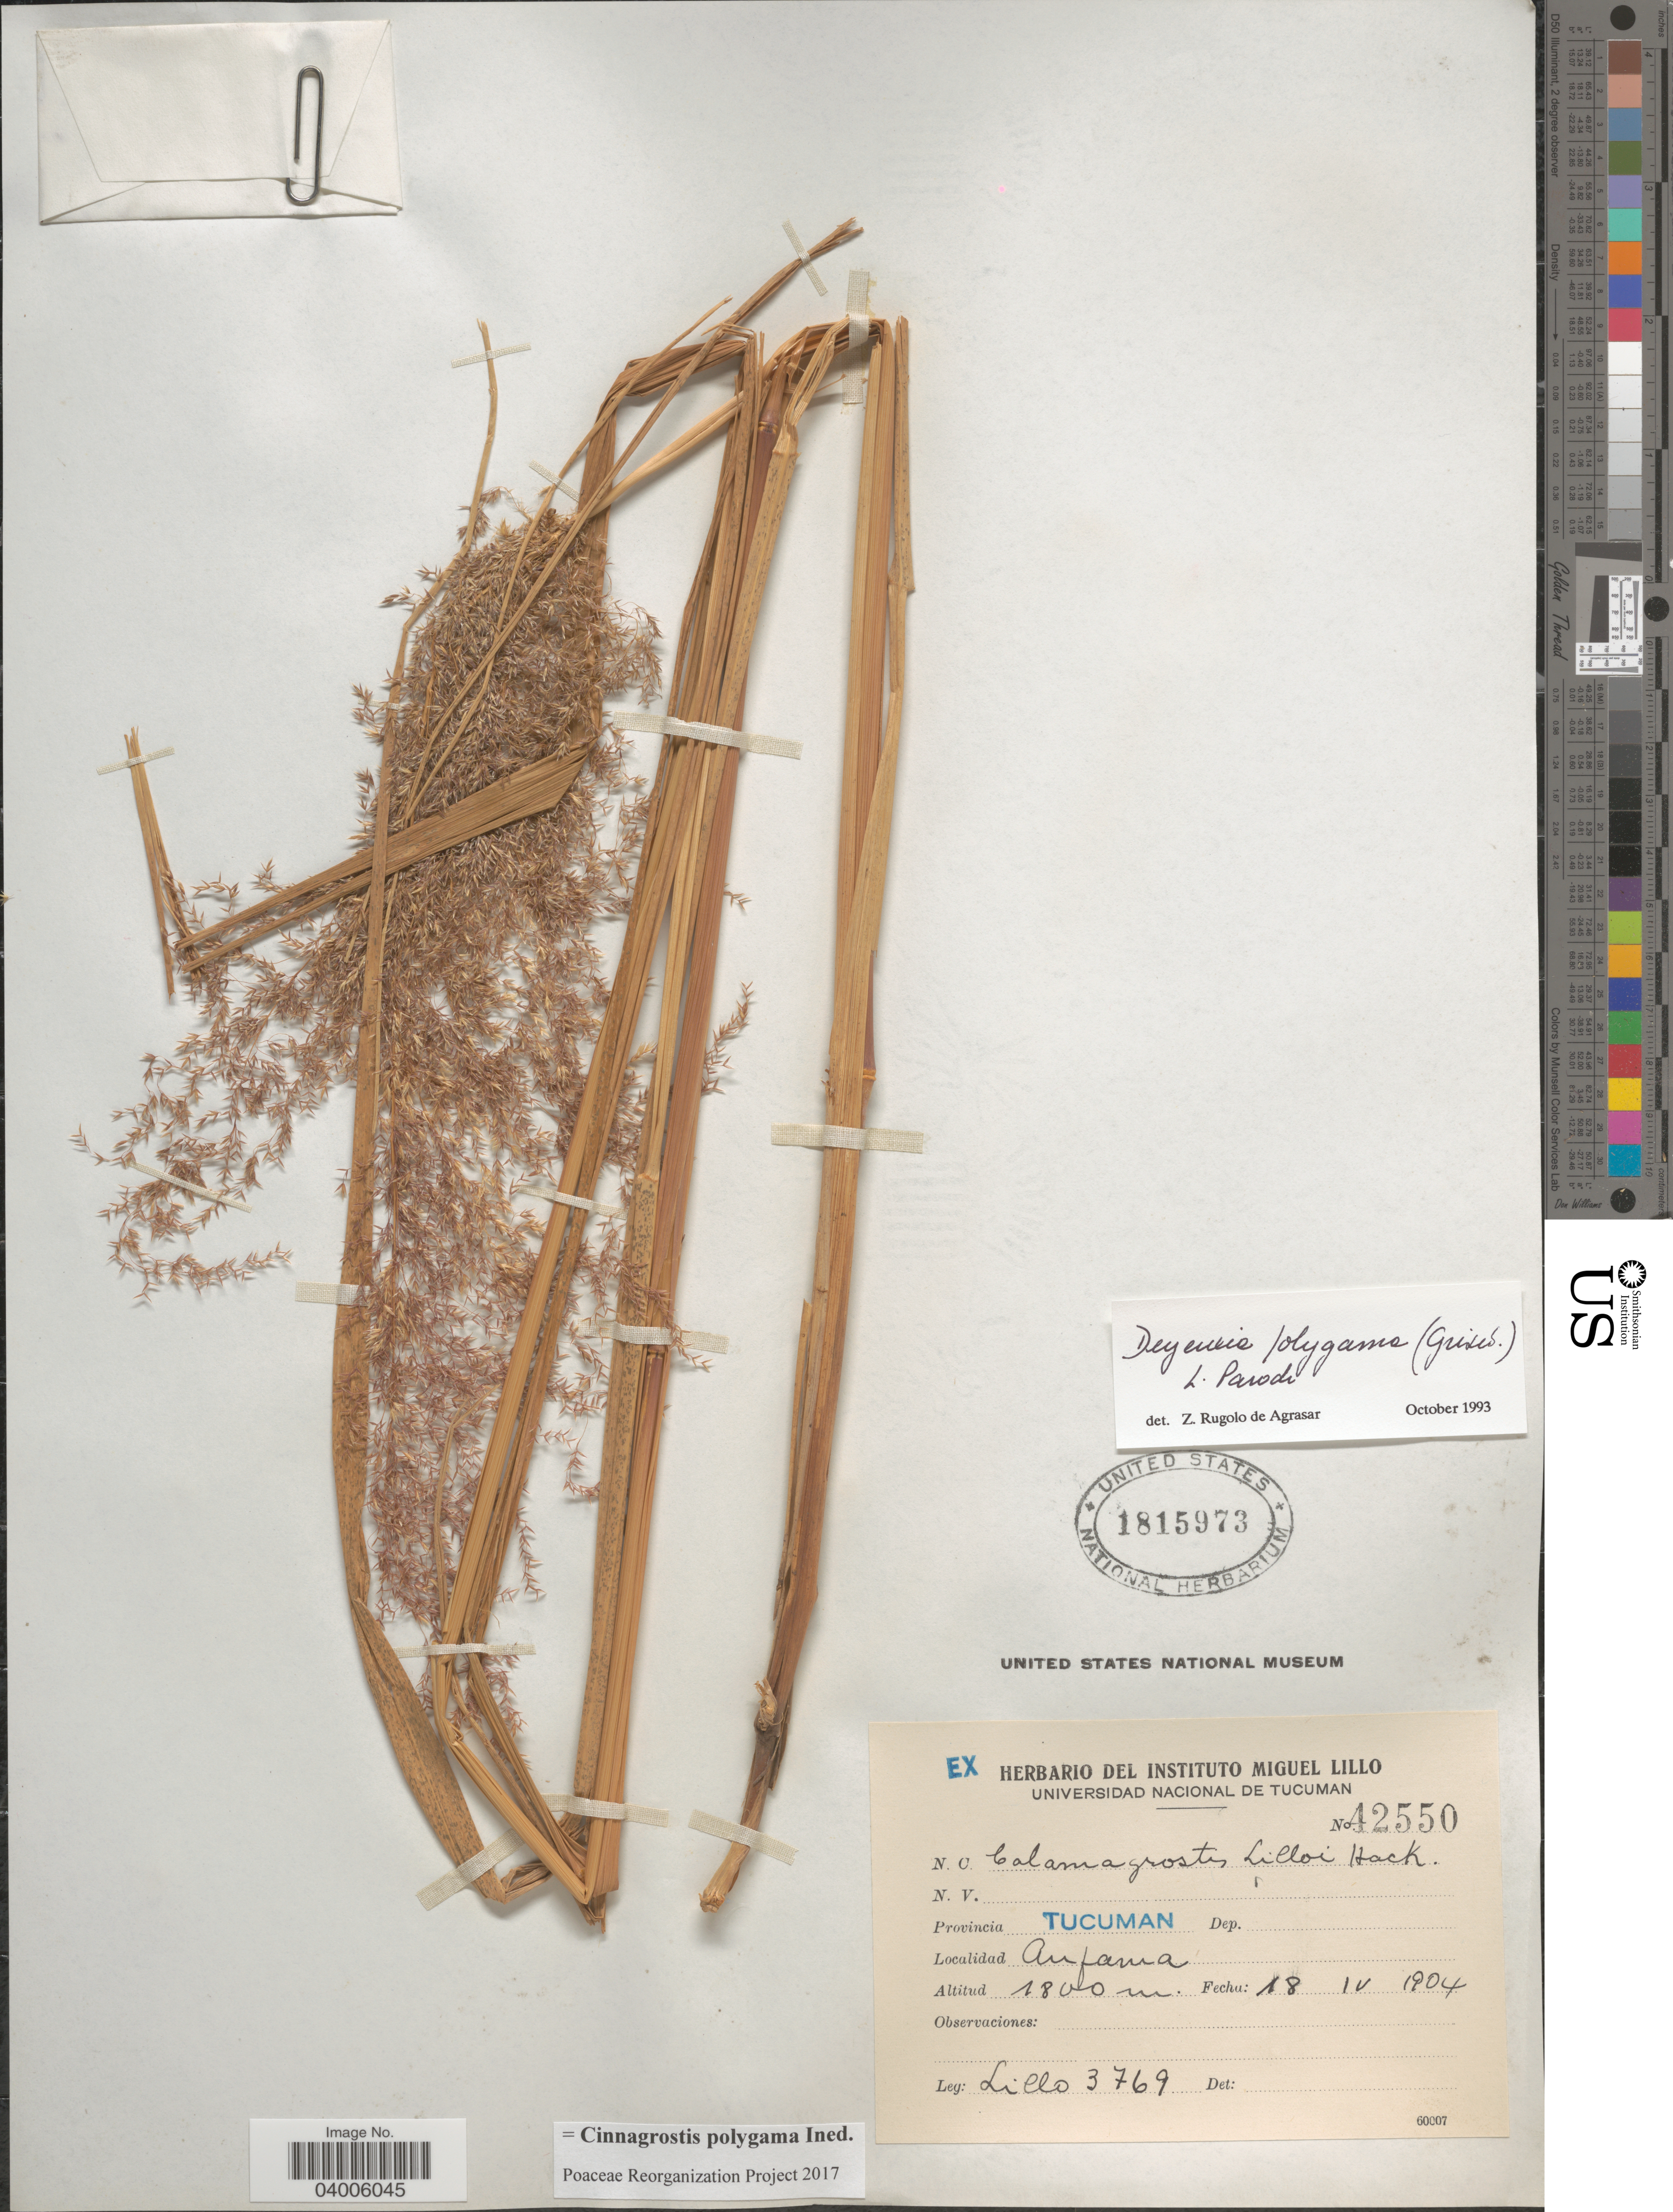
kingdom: Plantae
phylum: Tracheophyta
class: Liliopsida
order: Poales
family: Poaceae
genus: Cinnagrostis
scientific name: Cinnagrostis polygama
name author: Griseb.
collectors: M. Lillo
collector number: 3769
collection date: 1904-04-18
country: Argentina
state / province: Tucuman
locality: Anfama.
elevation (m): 1800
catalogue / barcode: US 1815973